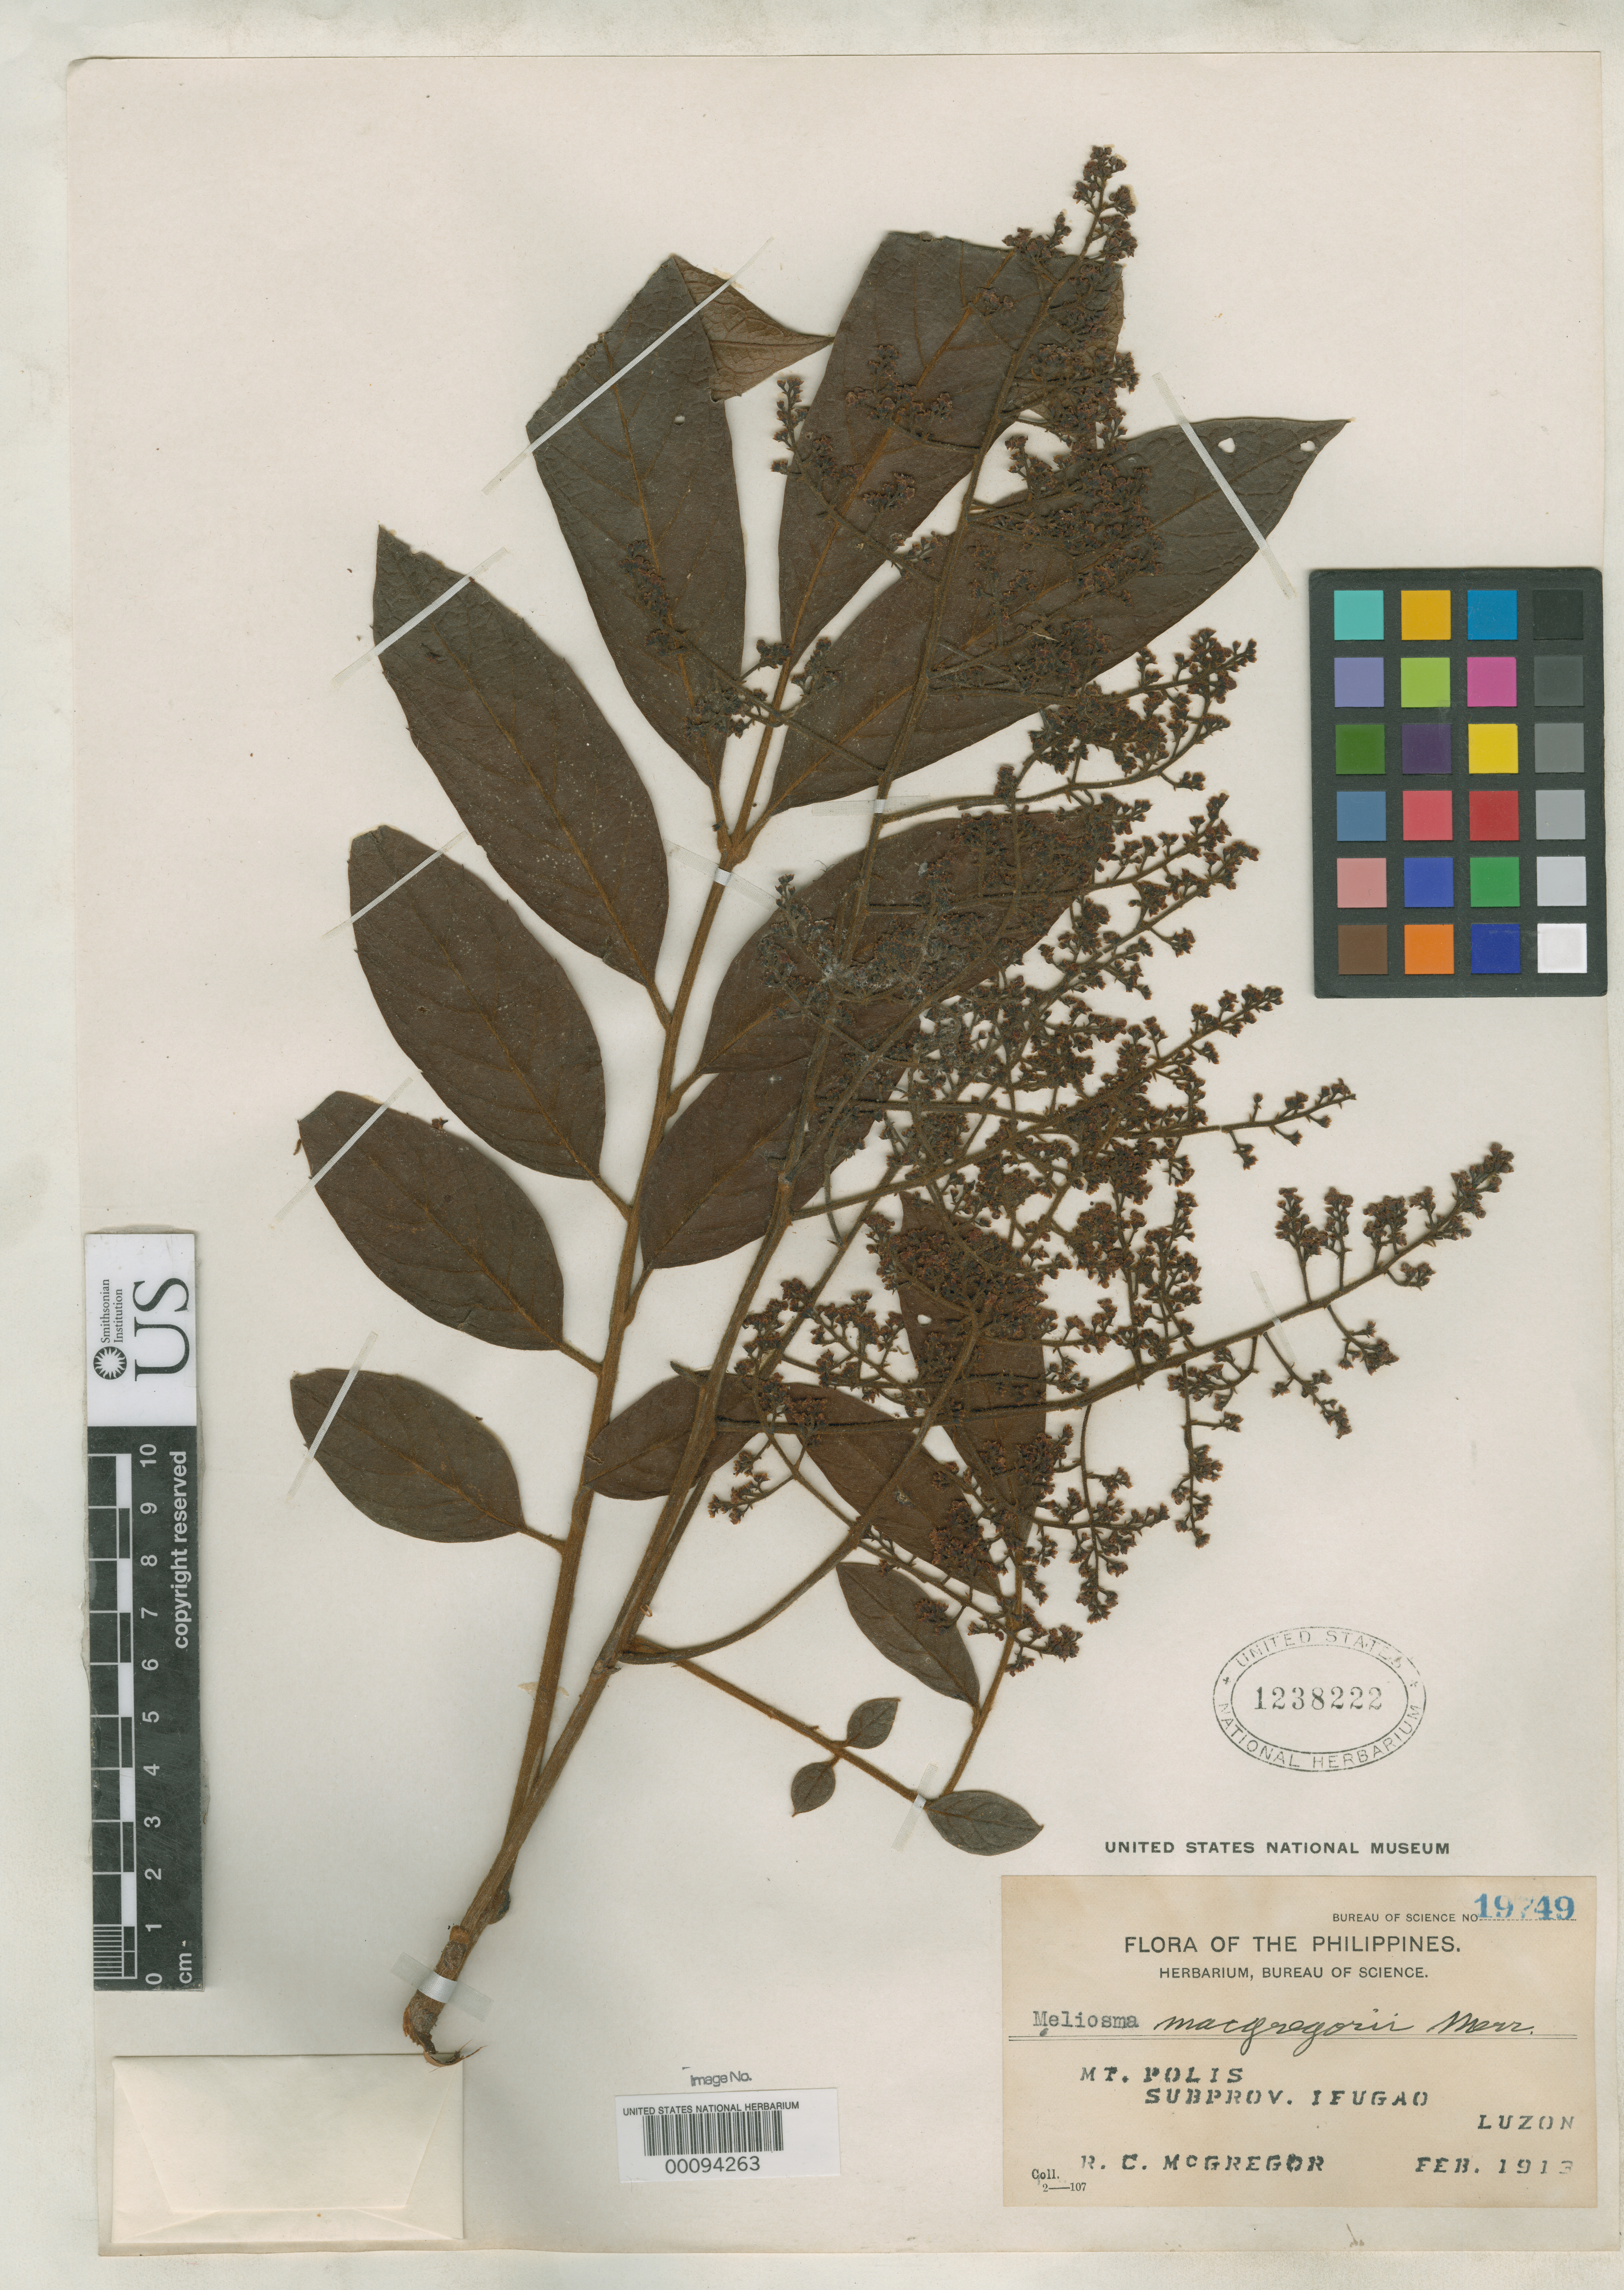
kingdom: Plantae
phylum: Tracheophyta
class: Magnoliopsida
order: Proteales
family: Sabiaceae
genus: Meliosma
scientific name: Meliosma macgregorii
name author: Merr.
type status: Isotype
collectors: R. C. McGregor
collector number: Bur. Sci. 19749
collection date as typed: Feb 1913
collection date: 1913-02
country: Philippines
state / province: Cordillera (Administrative Region)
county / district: Ifugao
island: Luzon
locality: Mt. Polis.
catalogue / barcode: US 1238222